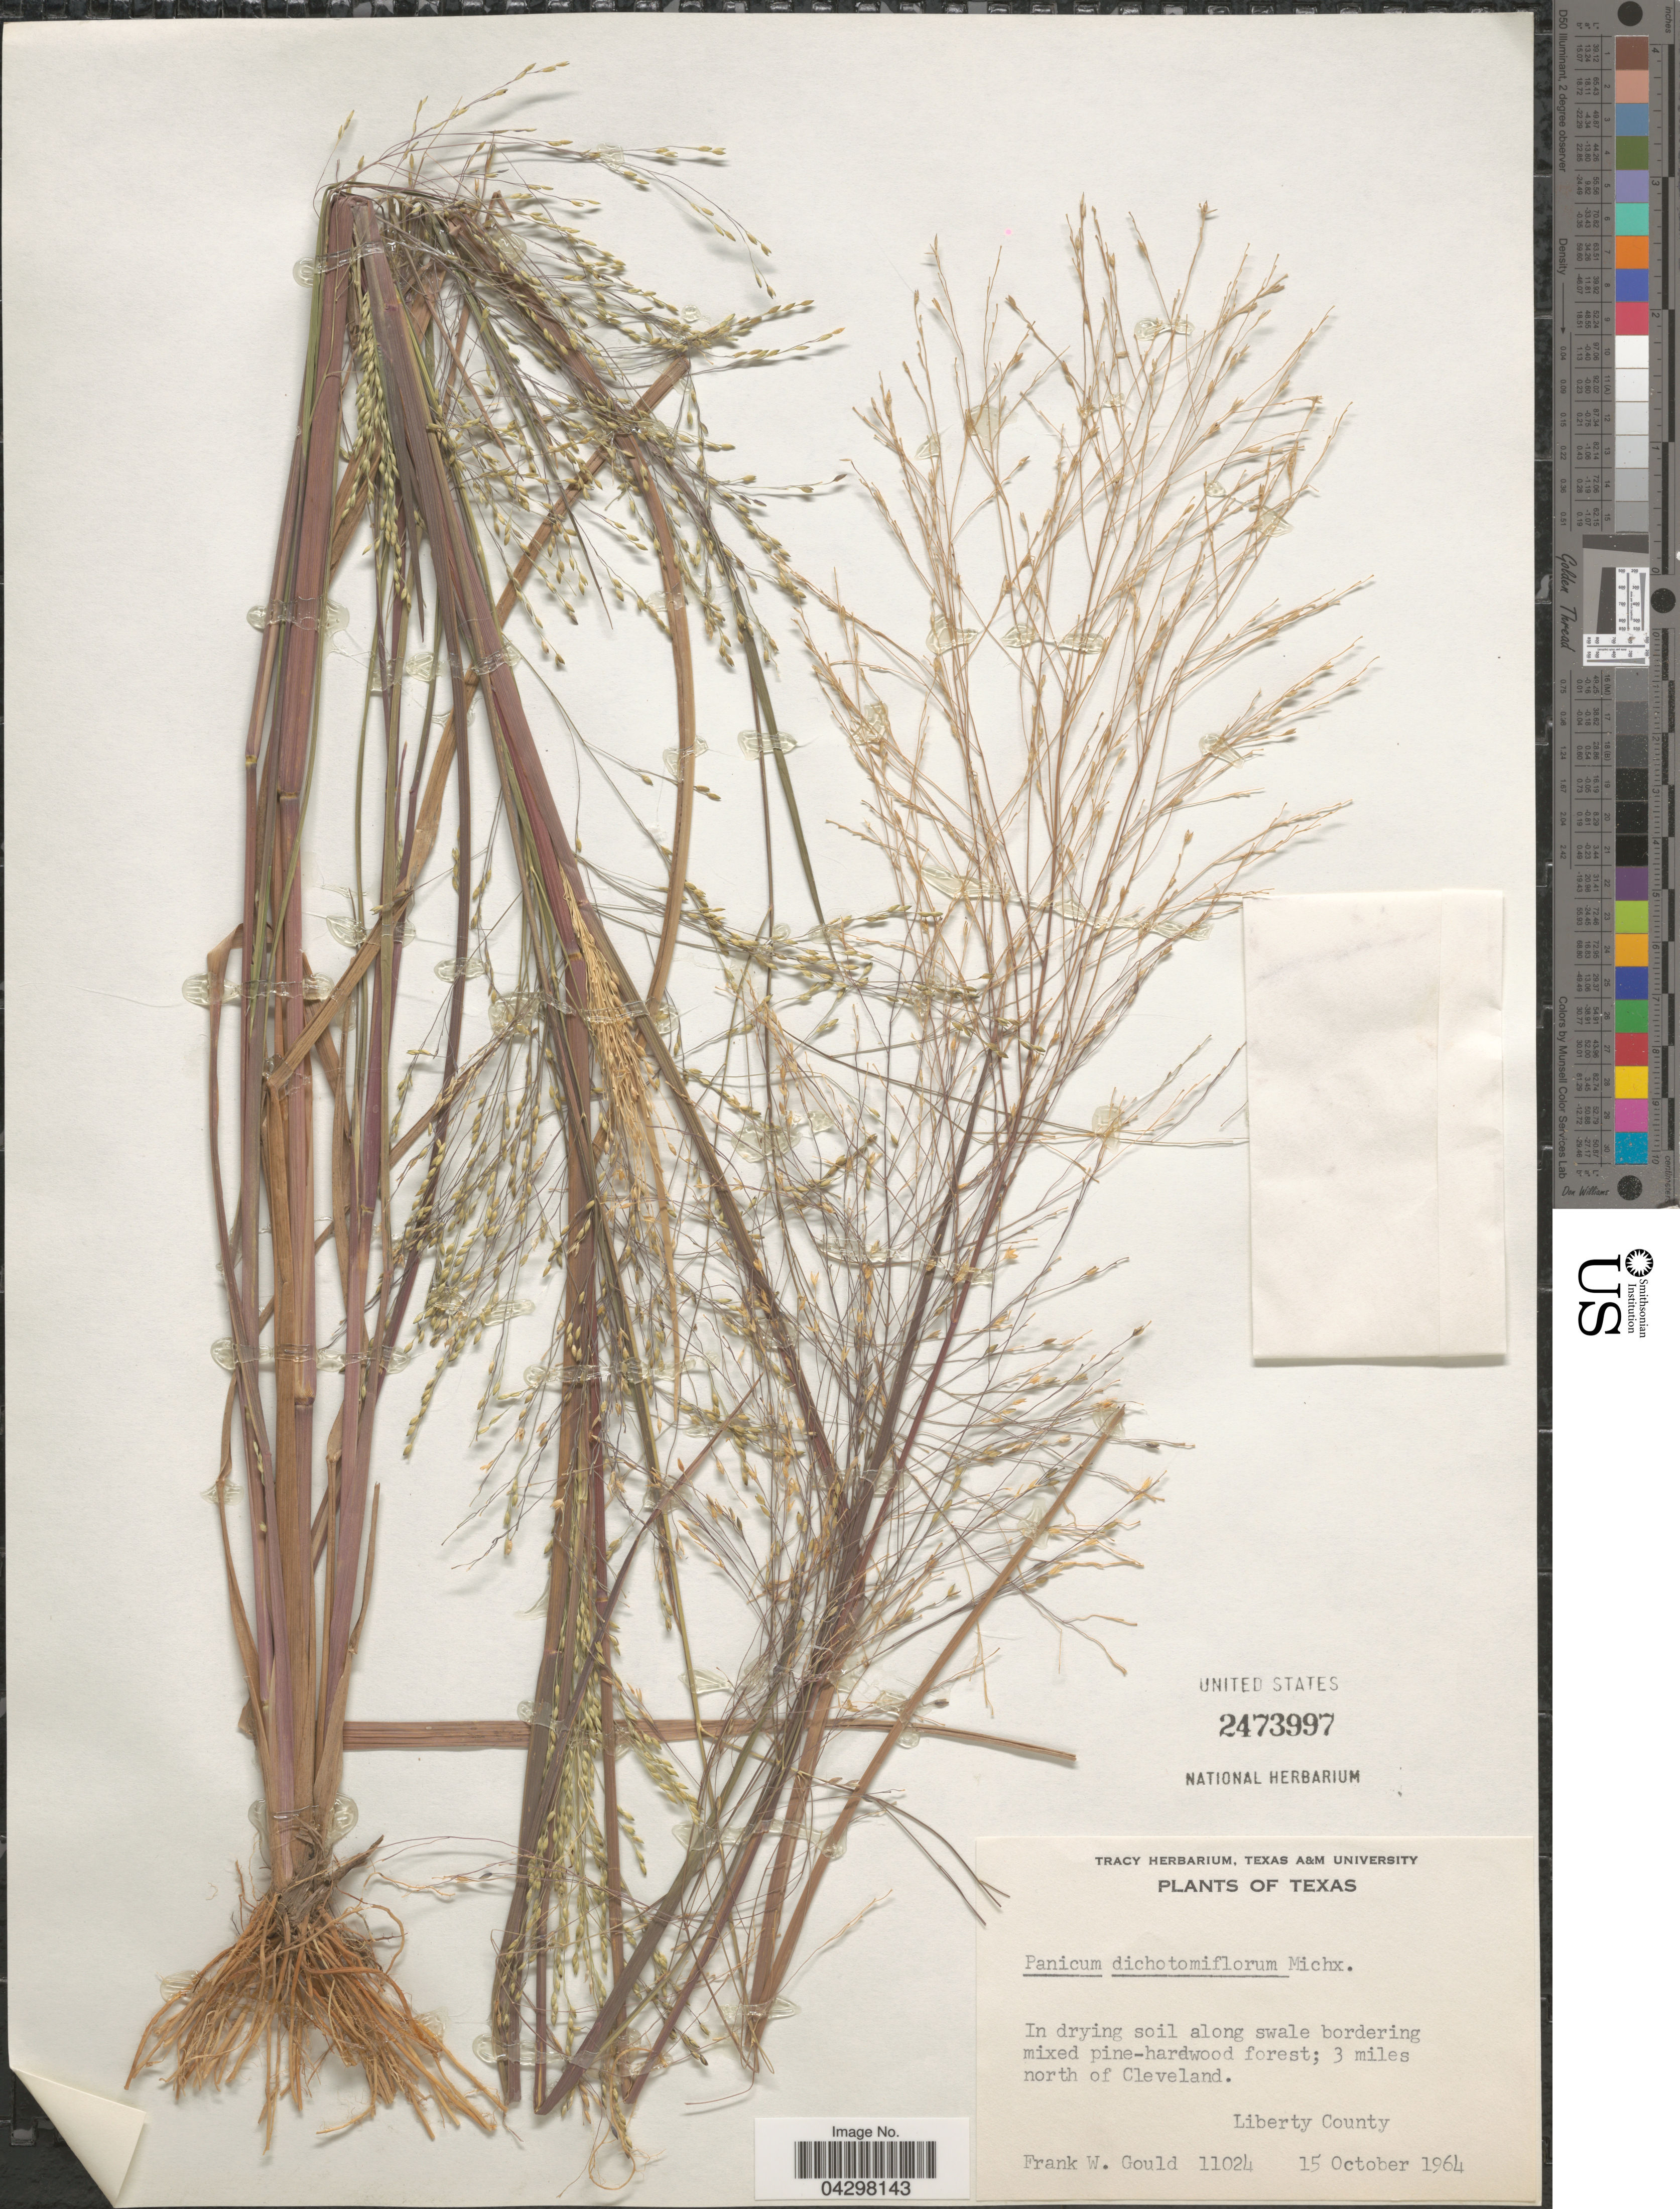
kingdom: Plantae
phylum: Tracheophyta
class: Liliopsida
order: Poales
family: Poaceae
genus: Panicum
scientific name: Panicum dichotomiflorum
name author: Michx.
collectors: F. W. Gould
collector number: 11024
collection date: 1964-10-15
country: United States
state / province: Texas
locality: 3 miles north of Cleveland. Liberty County.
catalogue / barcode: US 2473997